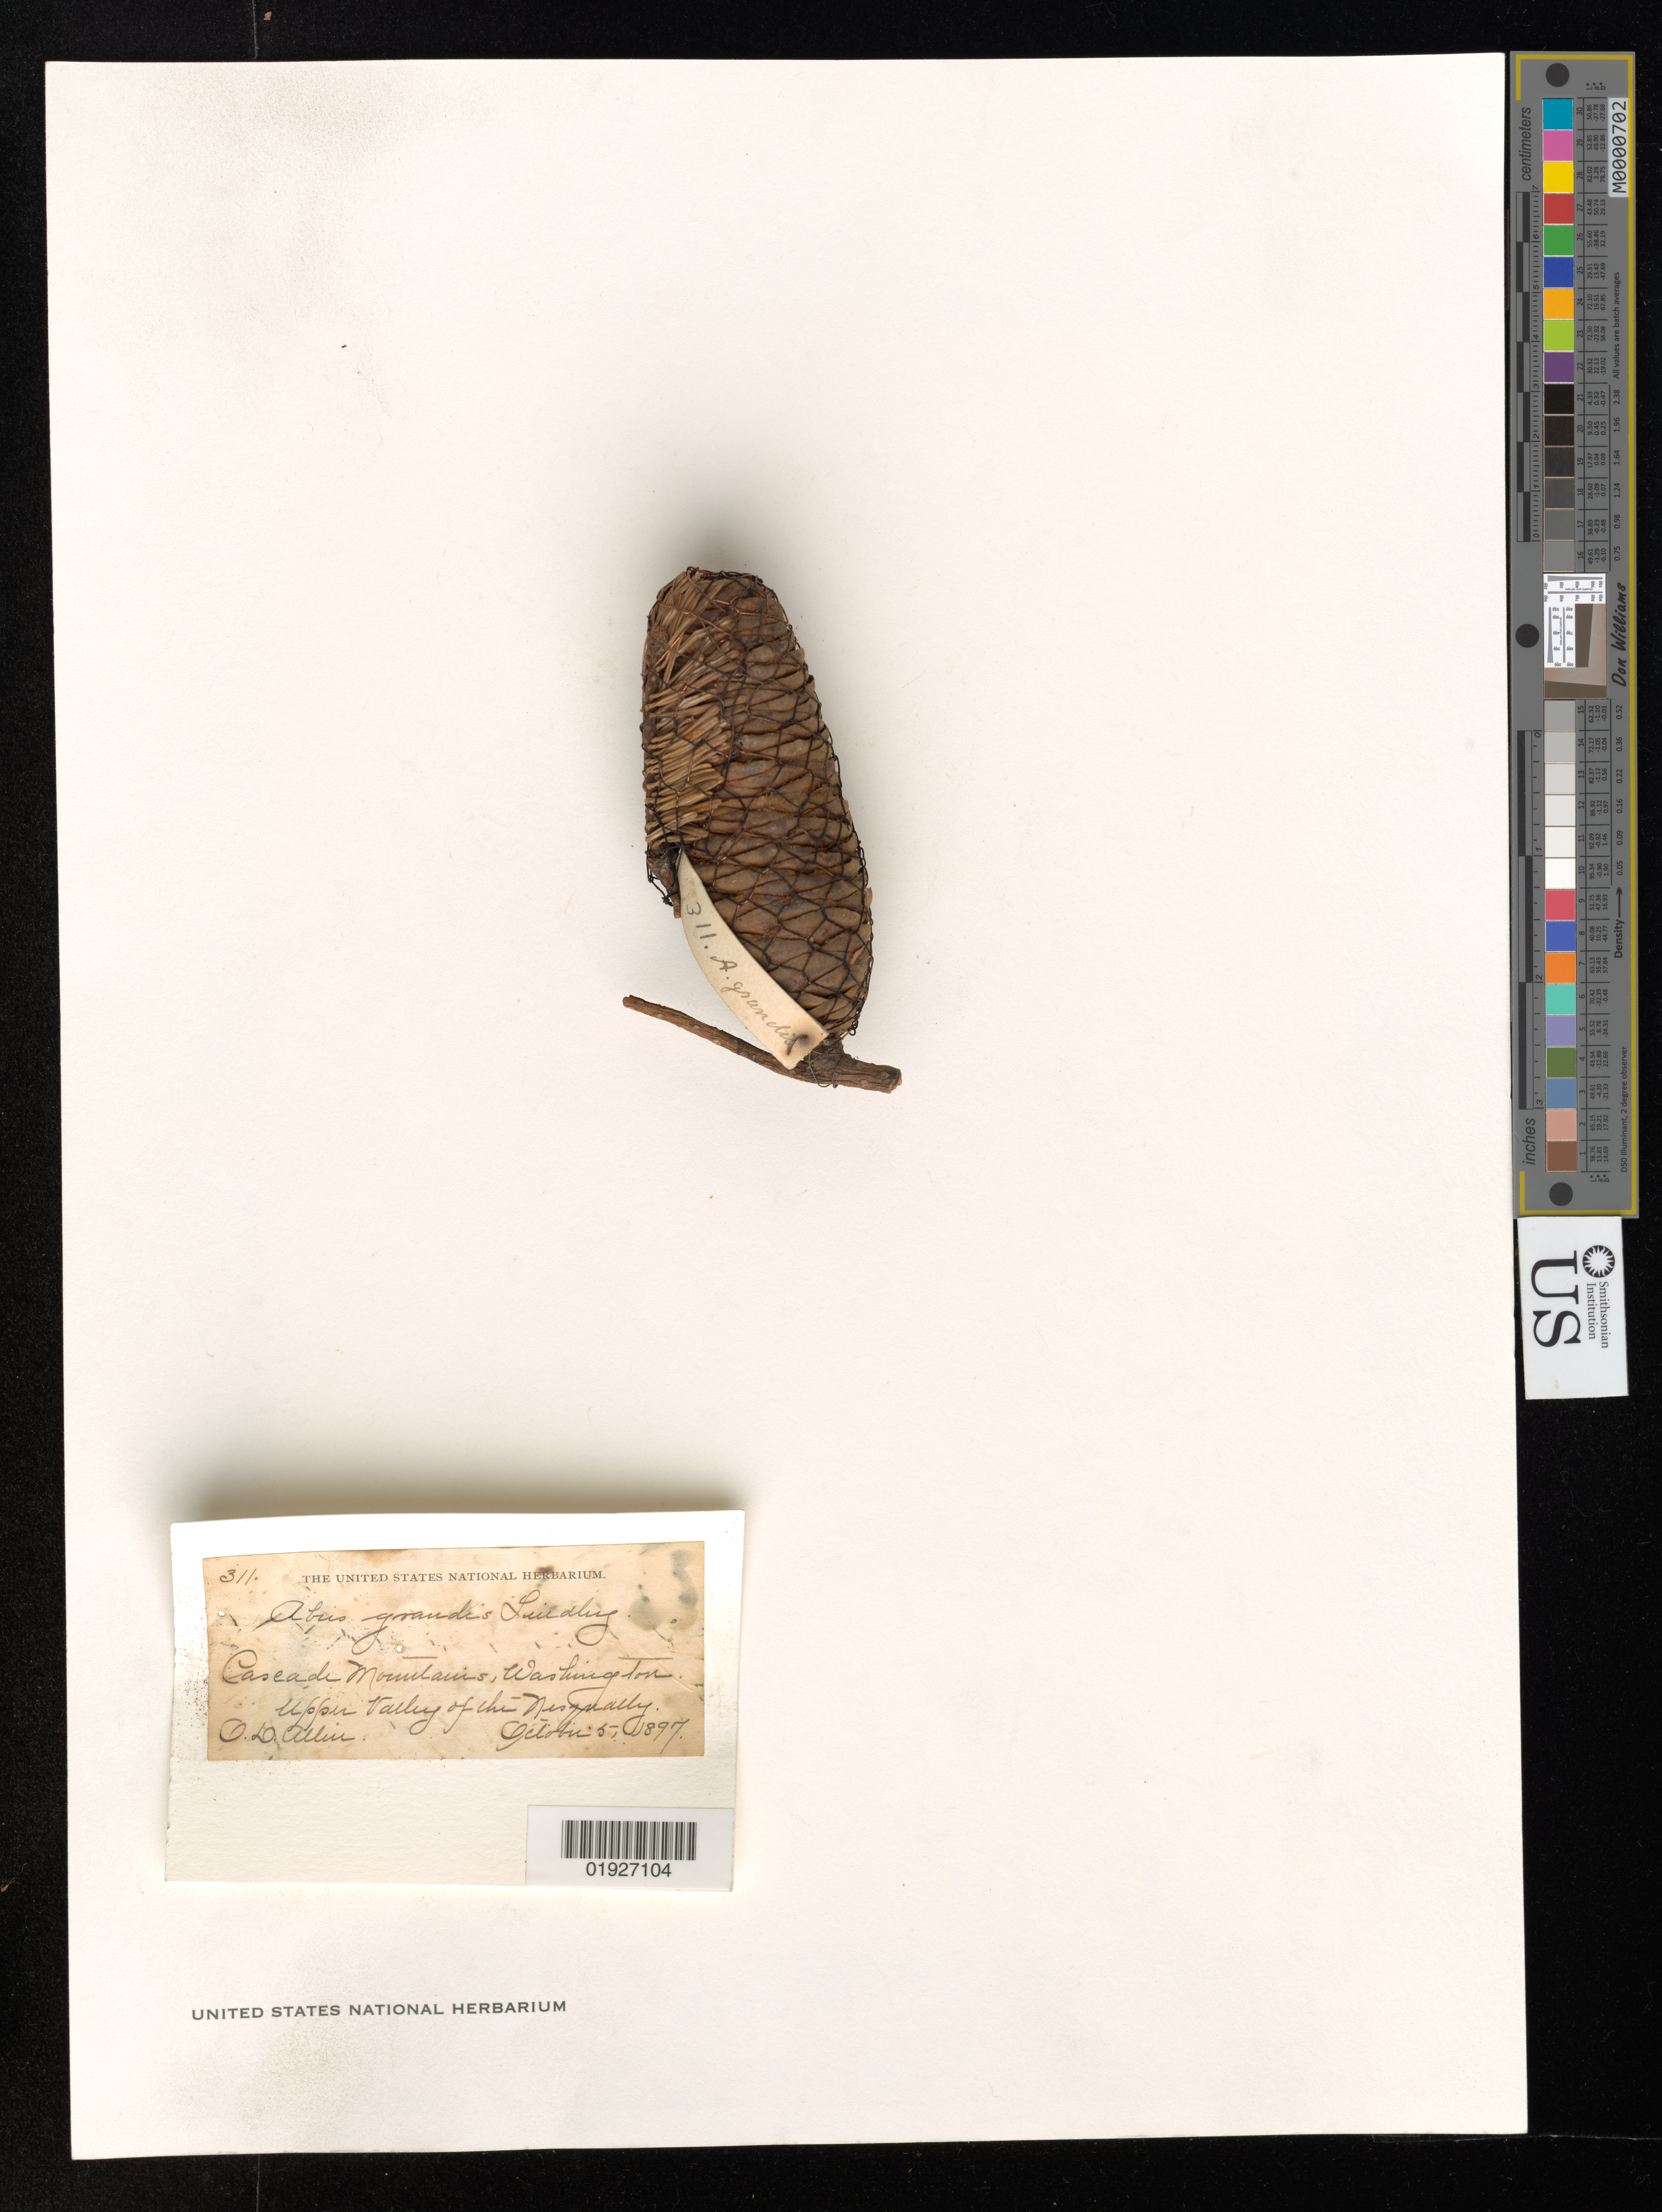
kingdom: Plantae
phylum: Tracheophyta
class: Pinopsida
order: Pinales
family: Pinaceae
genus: Abies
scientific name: Abies grandis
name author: (Douglas ex D. Don) Lindl.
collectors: O. D. Allen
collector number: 311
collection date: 1897-10-05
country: United States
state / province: Washington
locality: Cascade Mountains, Upper Valley of the Nesqually